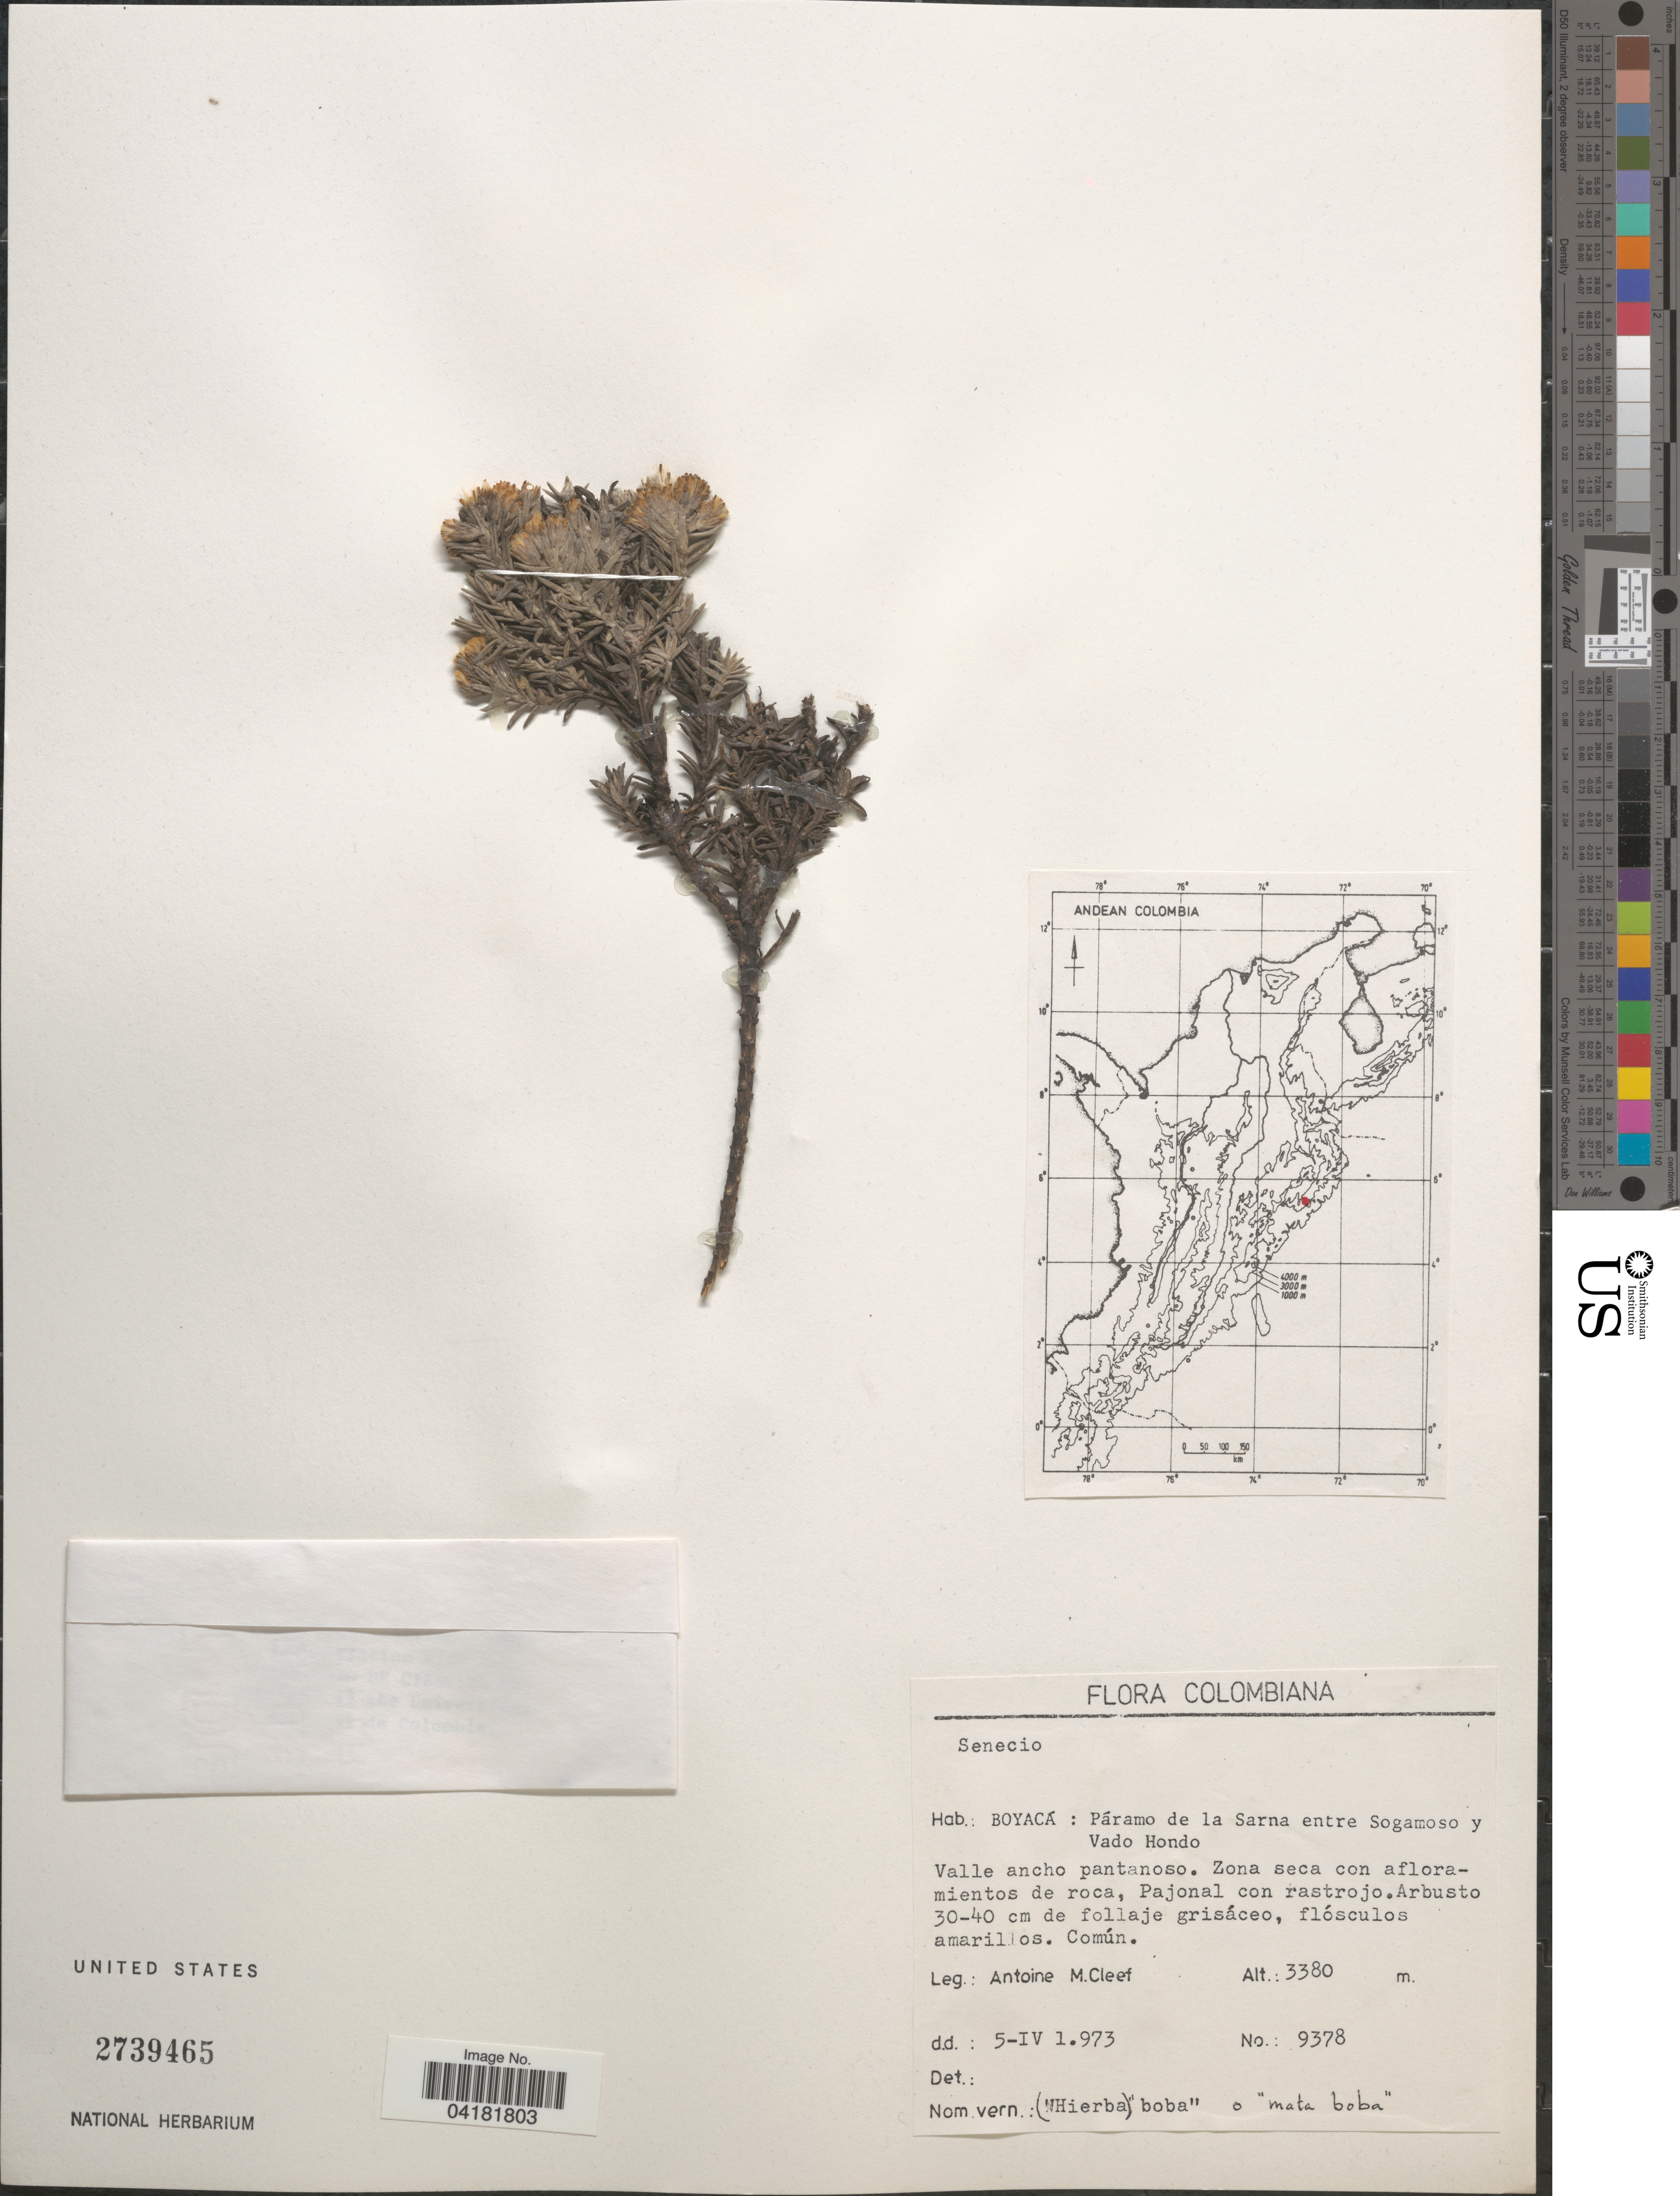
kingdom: Plantae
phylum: Tracheophyta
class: Magnoliopsida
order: Asterales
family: Asteraceae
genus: Senecio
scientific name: Senecio sp.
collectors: A. M. Cleef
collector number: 9378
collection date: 1973-04-05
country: Colombia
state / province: Boyacá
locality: Colombiana. Páramo de la Sarna entre Sogamoso y Vado Hondo.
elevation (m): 3380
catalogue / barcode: US 2739465